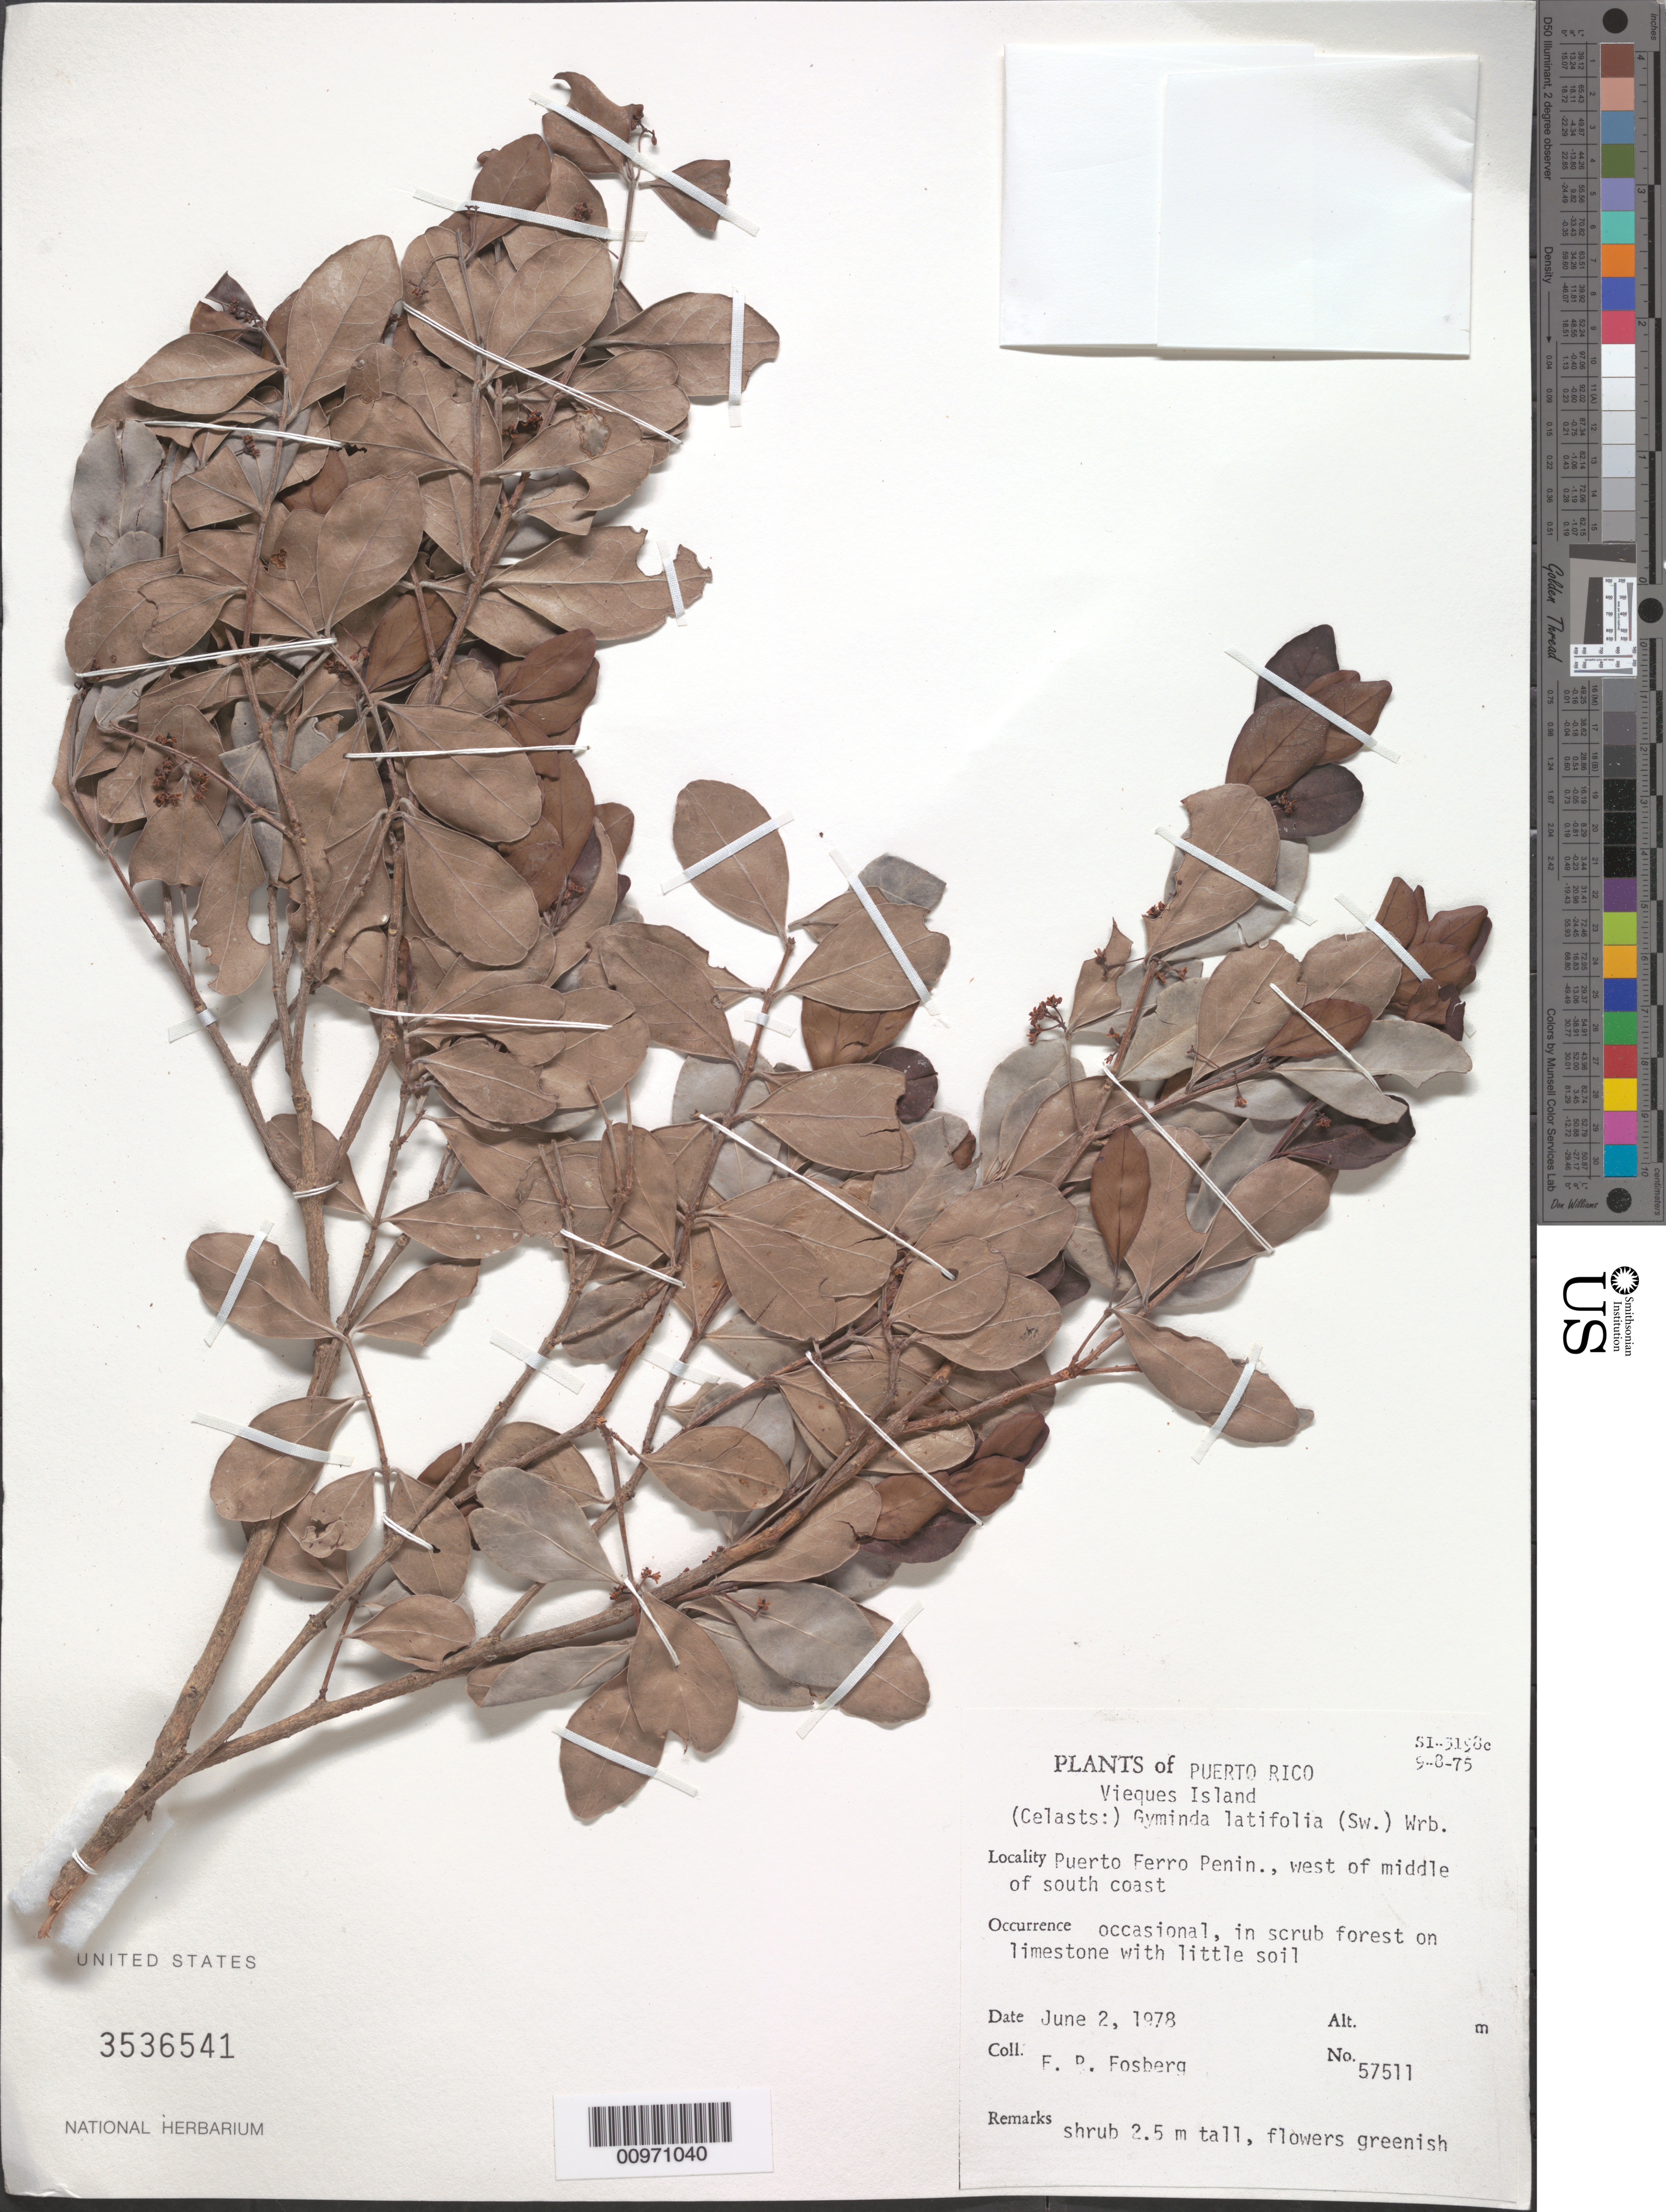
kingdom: Plantae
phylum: Tracheophyta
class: Magnoliopsida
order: Celastrales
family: Celastraceae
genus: Gyminda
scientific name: Gyminda latifolia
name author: (Sw.) Urb.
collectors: F. R. Fosberg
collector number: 57511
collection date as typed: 02 Jun 1978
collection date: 1978-06-02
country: Puerto Rico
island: Vieques I.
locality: Puerto Ferro Penin., west of middle of south coast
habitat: Scrub forest on limestone slope with little soil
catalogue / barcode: US 3536541